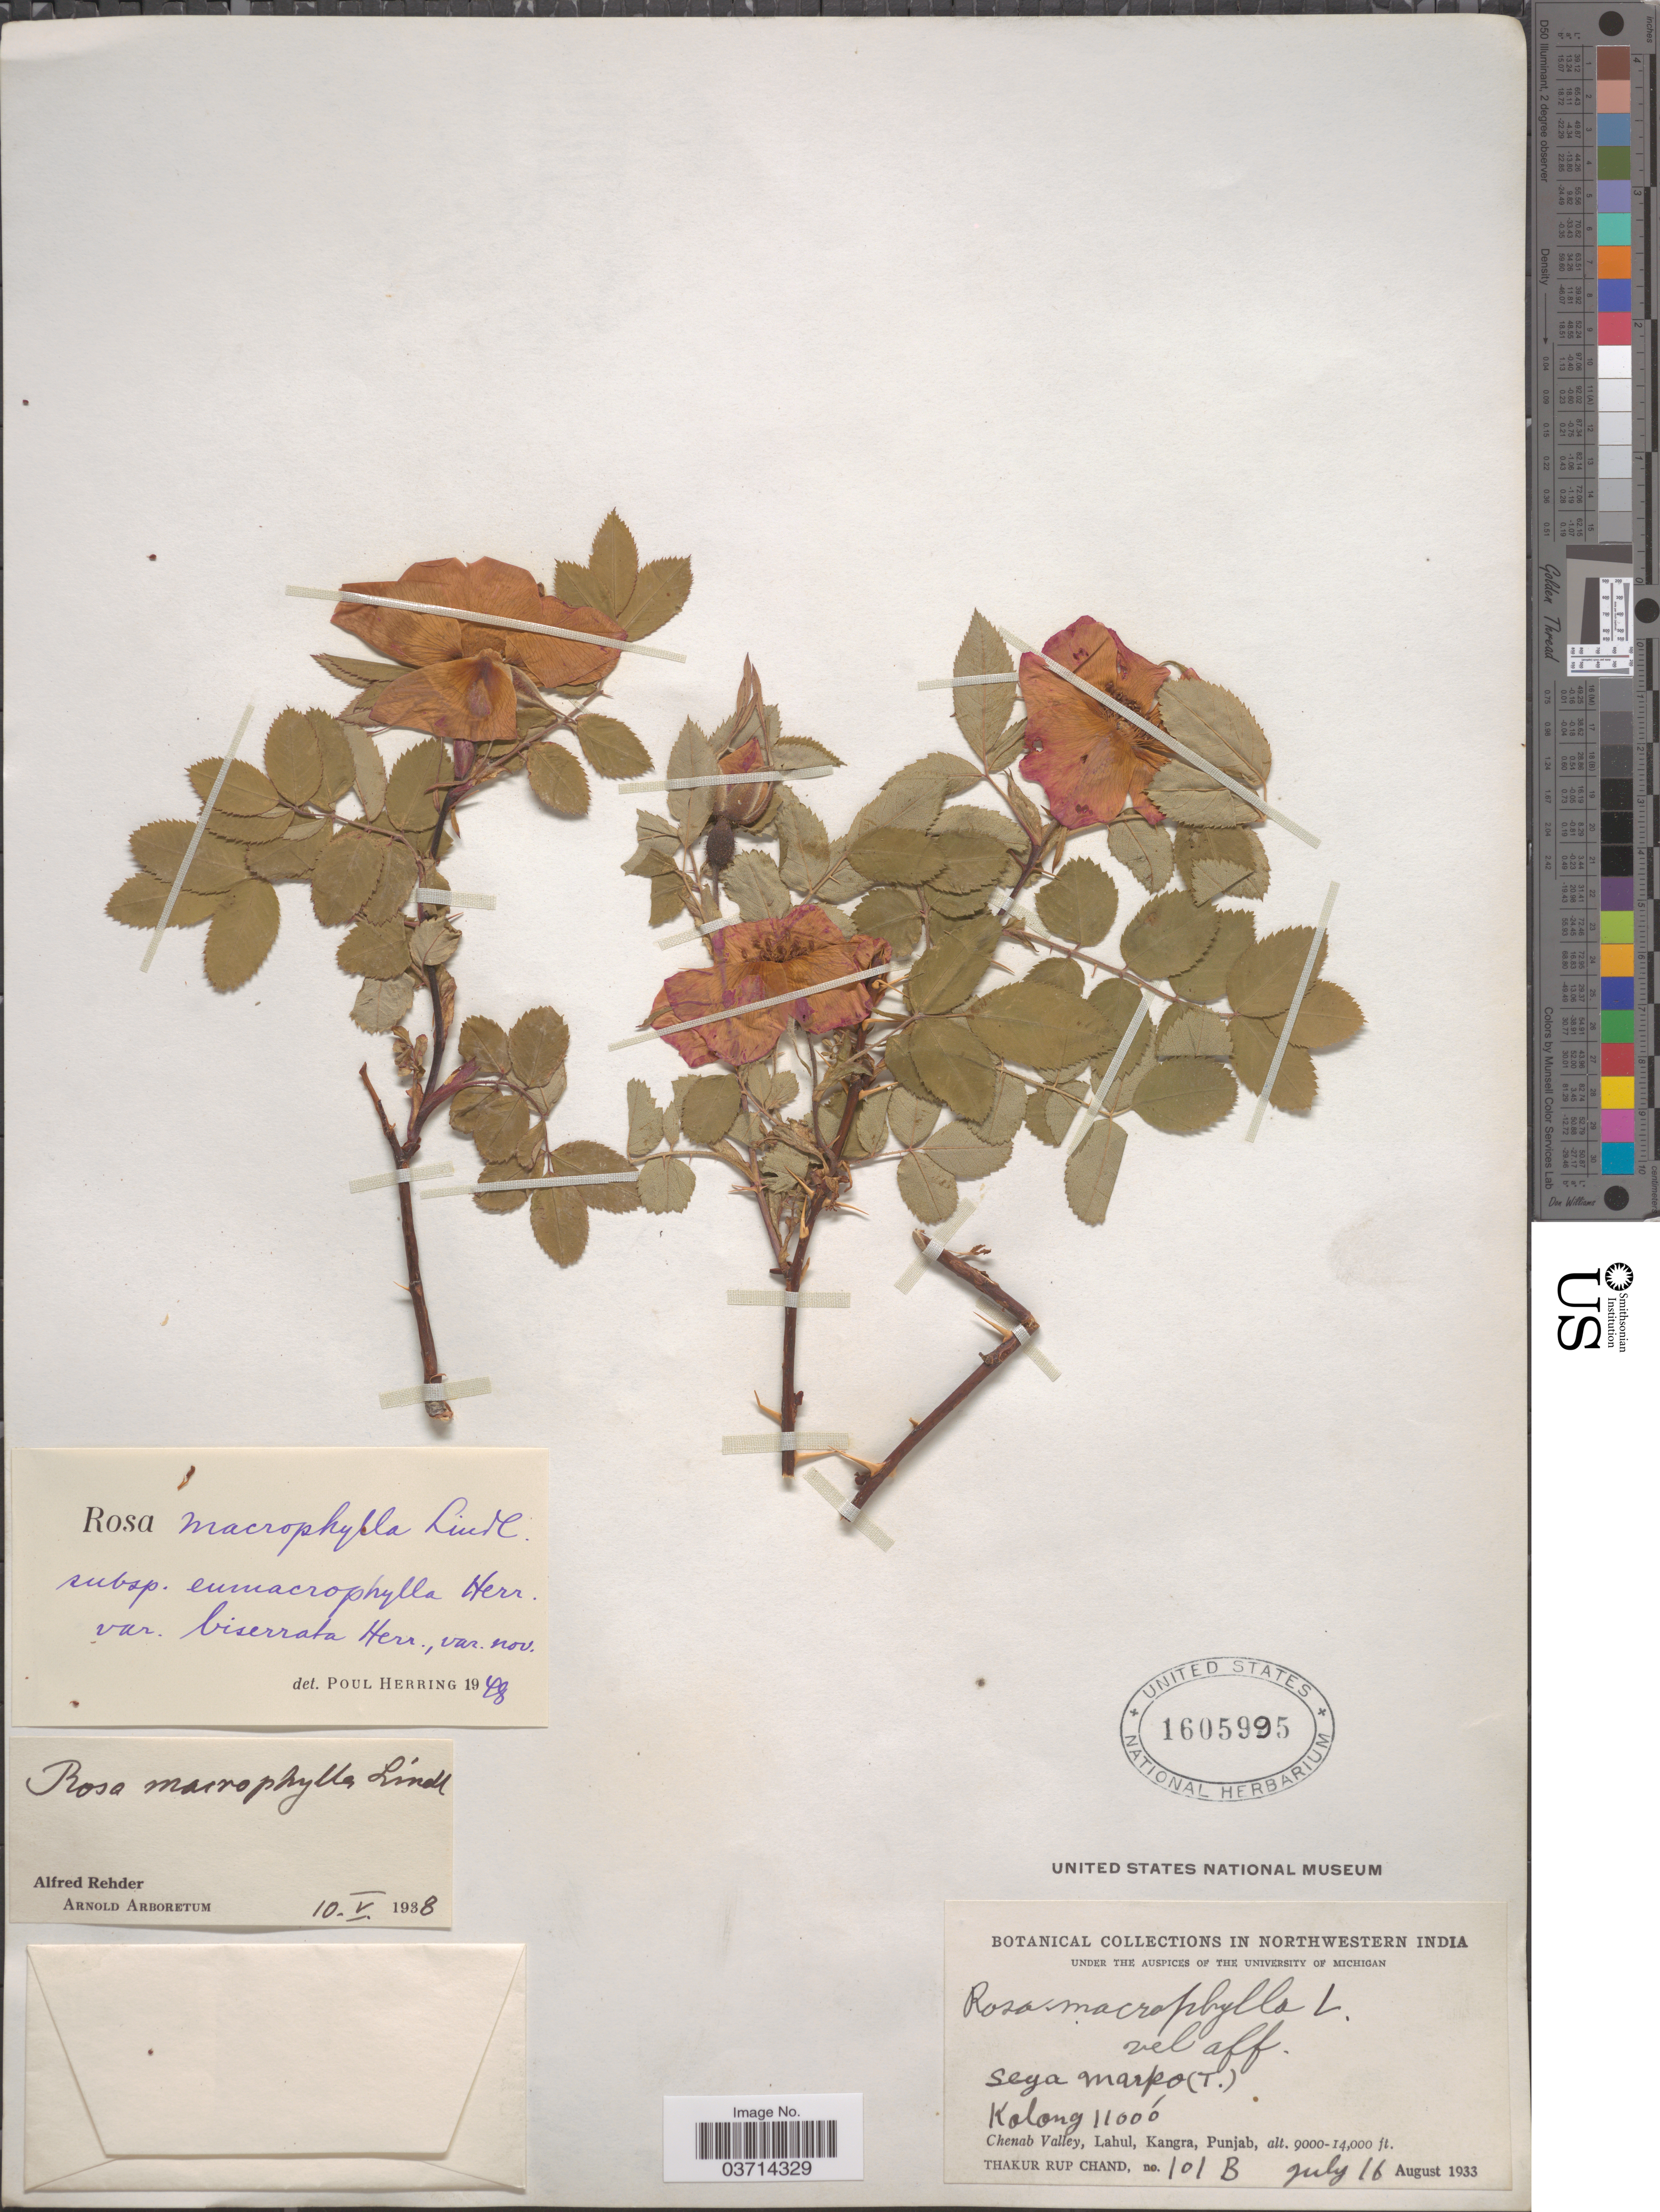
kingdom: Plantae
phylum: Tracheophyta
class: Magnoliopsida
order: Rosales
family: Rosaceae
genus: Rosa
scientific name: Rosa macrophylla var. macrophylla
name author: Lindl.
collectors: T. R. Chand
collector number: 101B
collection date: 1933-07-16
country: India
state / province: Punjab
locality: Northwestern India. Kolong. Chenab Valley, Lahul, Kangra.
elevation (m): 3353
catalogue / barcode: US 1605995